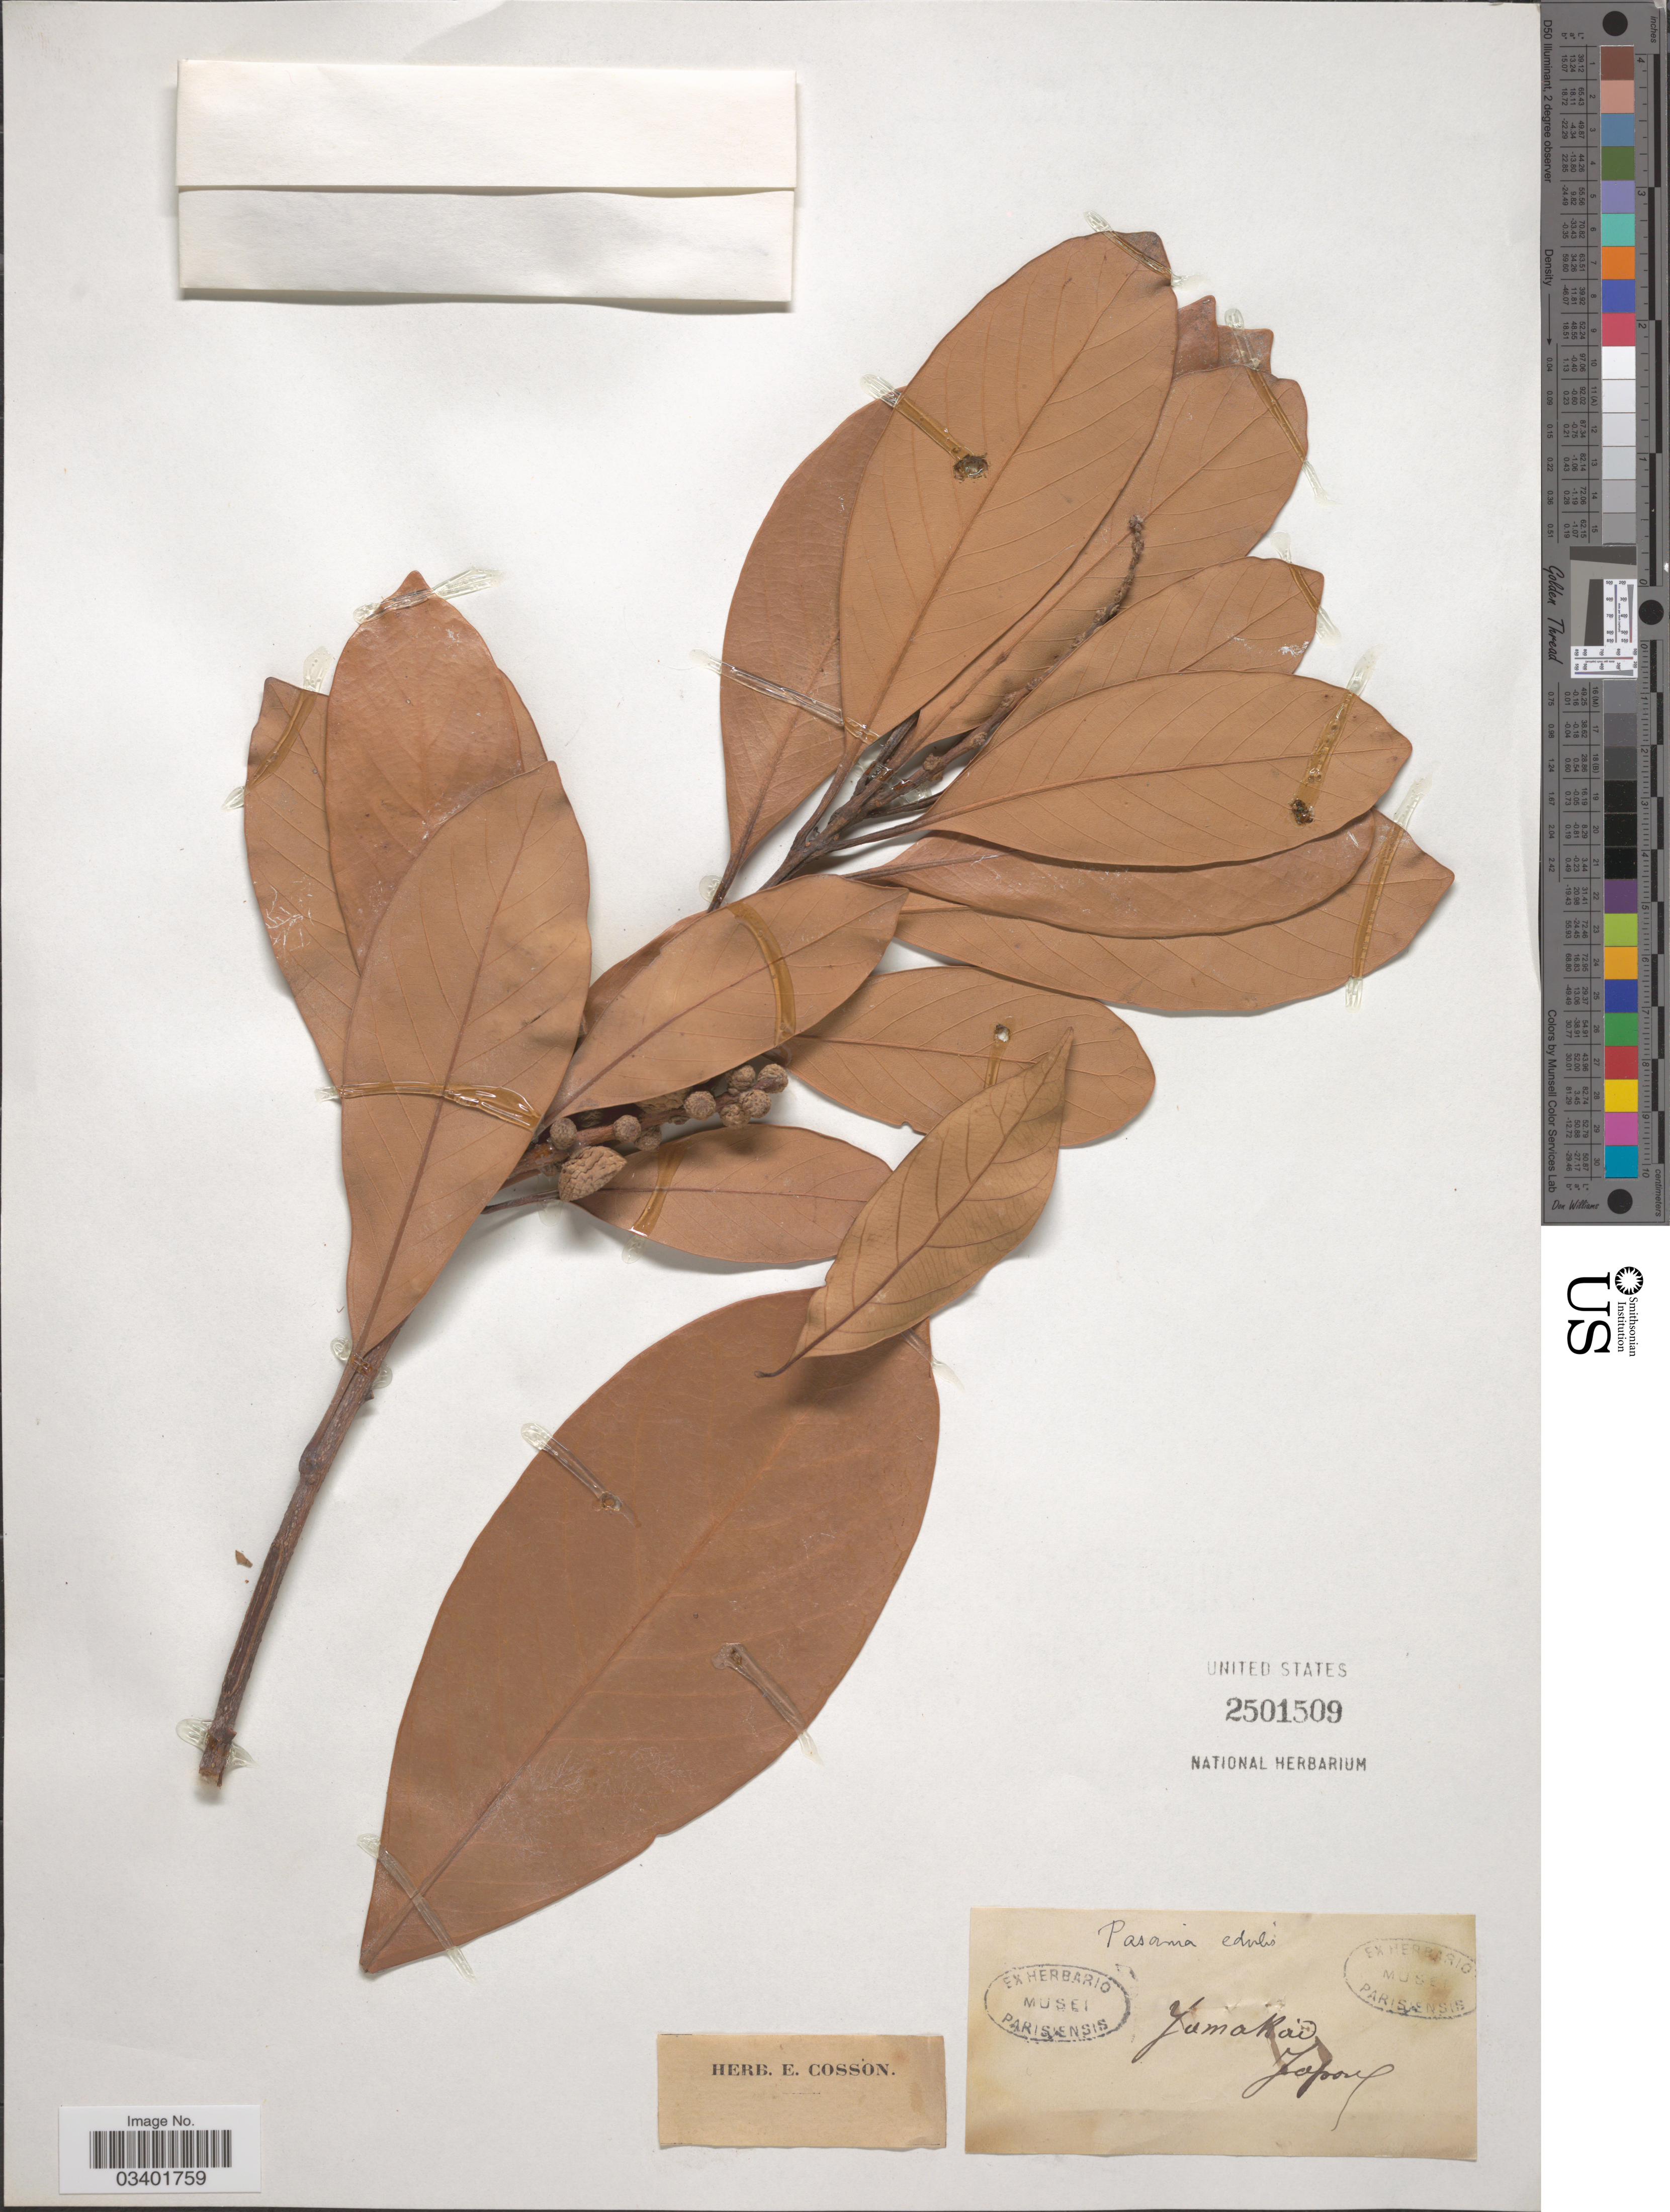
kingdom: Plantae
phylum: Tracheophyta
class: Magnoliopsida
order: Fagales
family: Fagaceae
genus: Lithocarpus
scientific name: Lithocarpus edulis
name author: (Makino) Nakai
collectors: ex herb. Cosson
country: Japan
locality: Yamakai.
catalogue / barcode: US 2501509